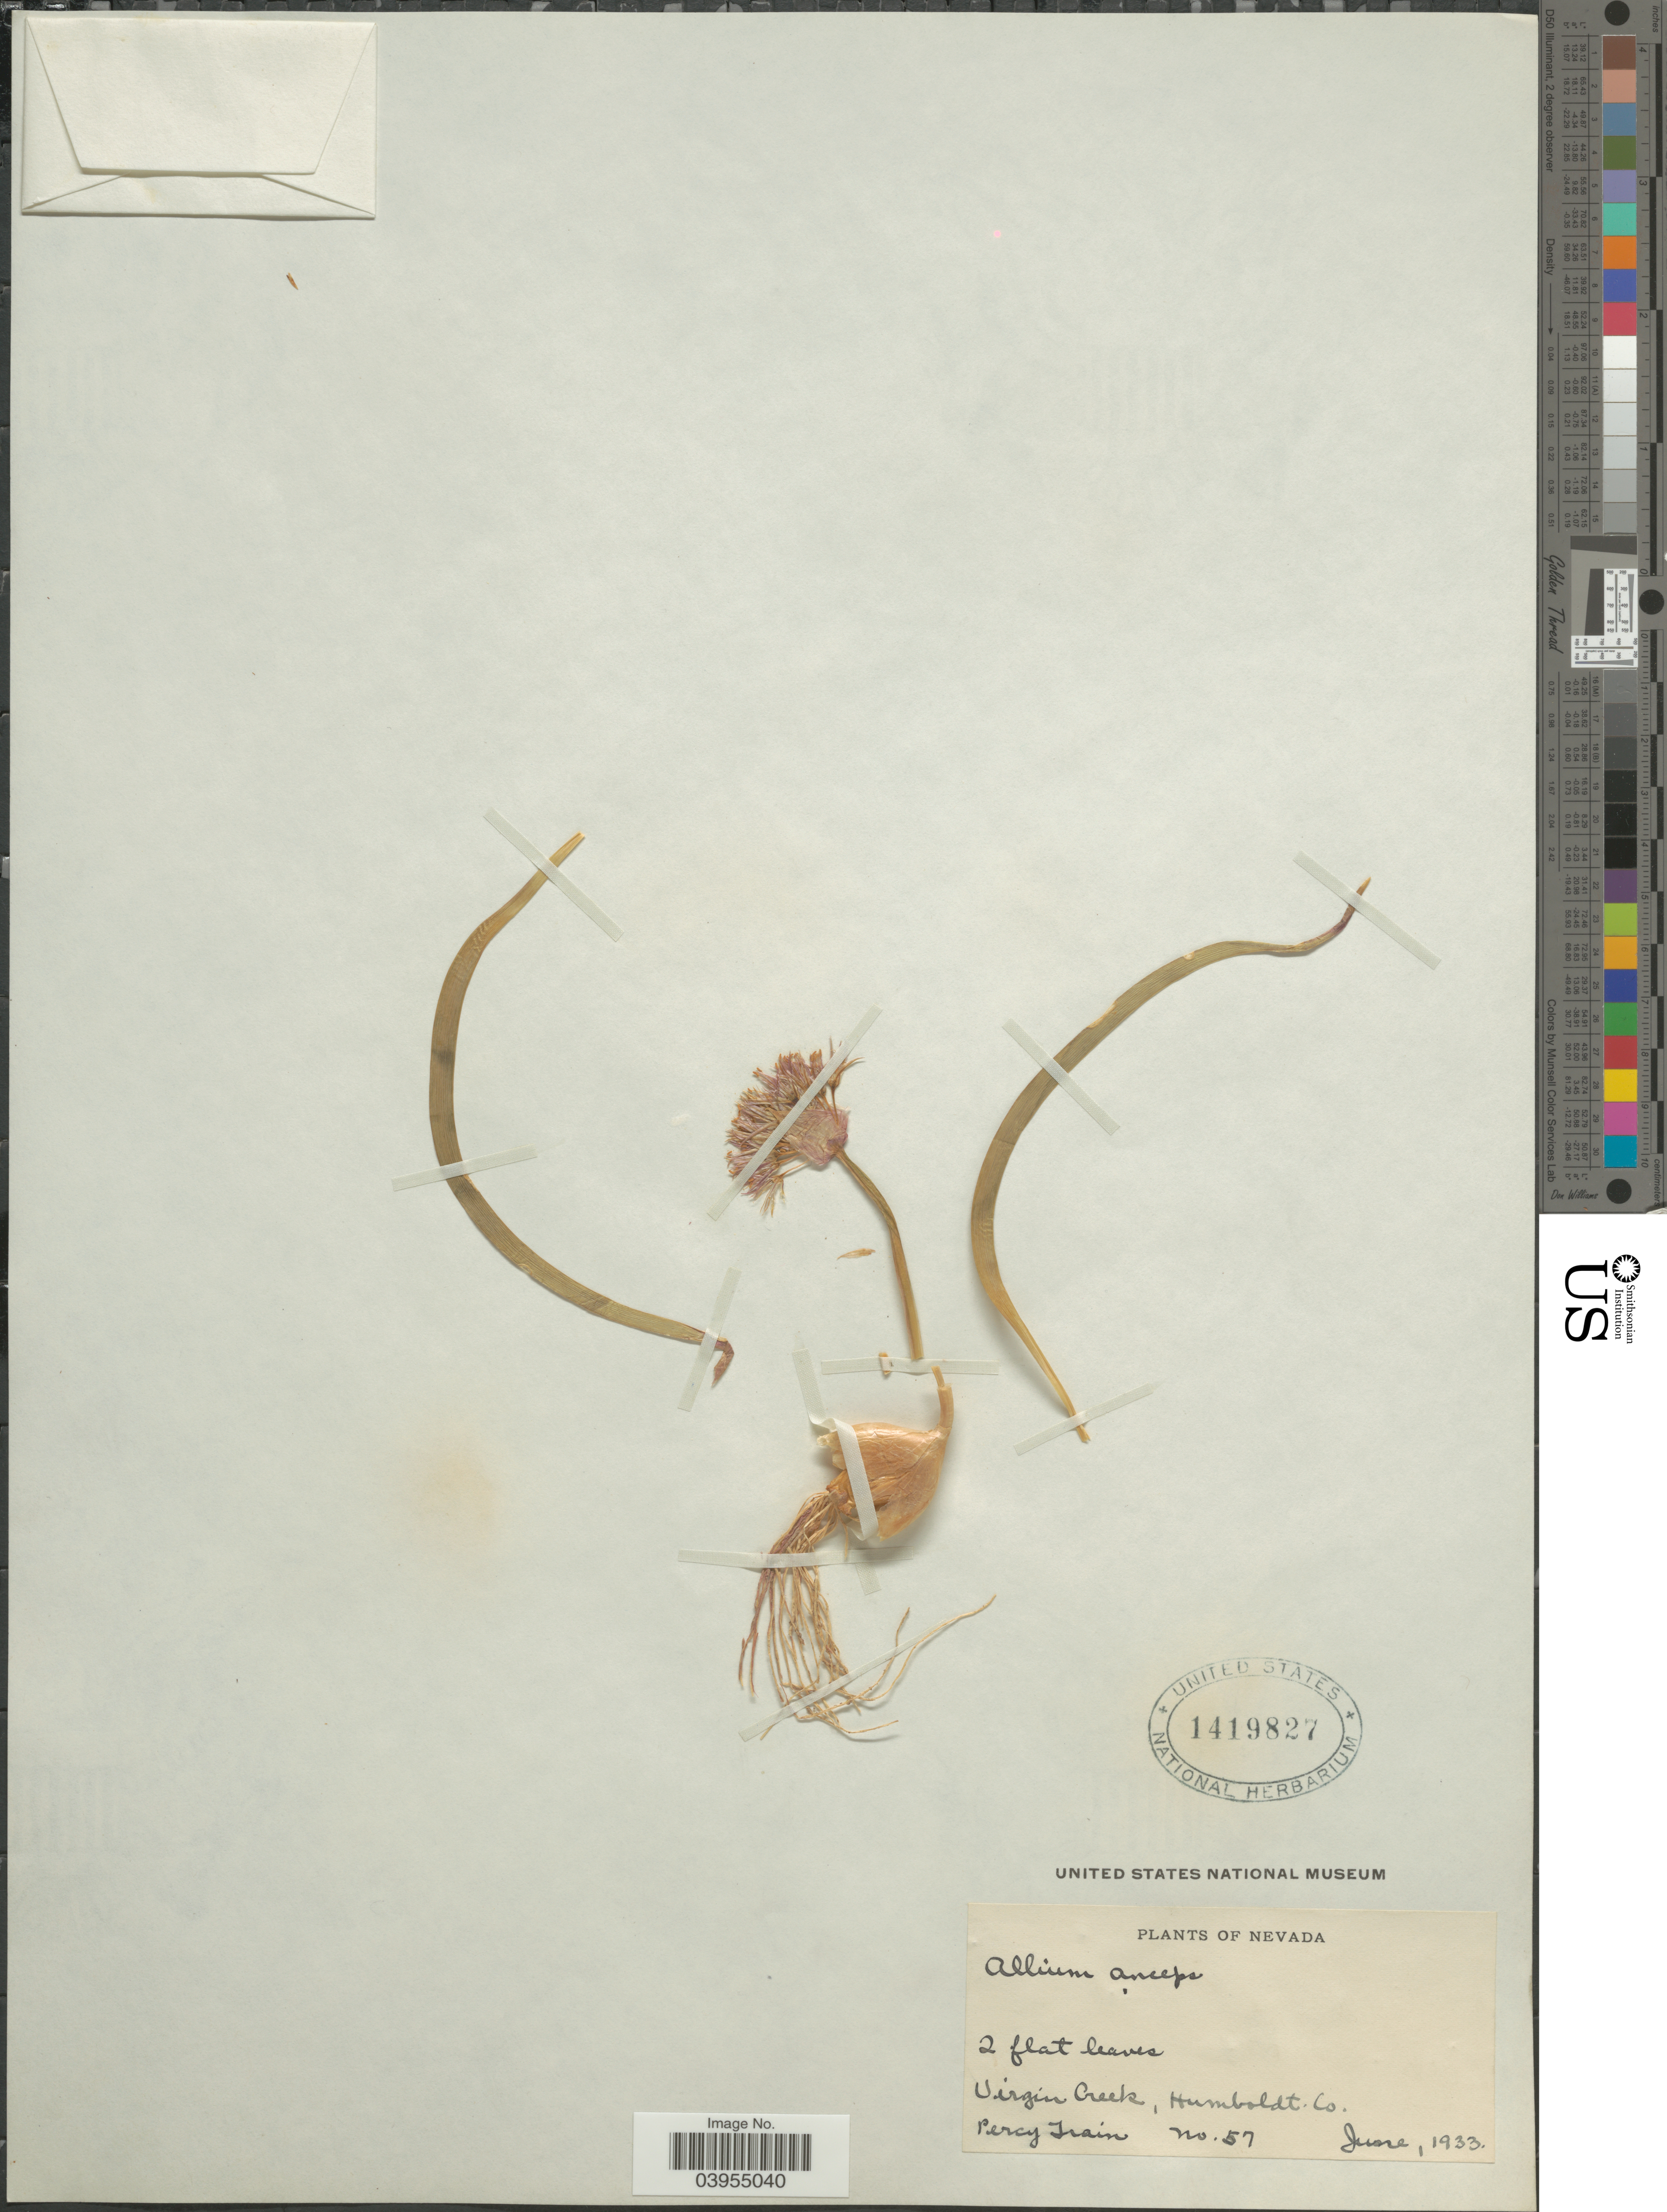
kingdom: Plantae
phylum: Tracheophyta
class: Liliopsida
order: Asparagales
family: Amaryllidaceae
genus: Allium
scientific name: Allium anceps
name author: Kellogg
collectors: P. Train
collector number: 57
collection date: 1933-06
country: United States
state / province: Nevada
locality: Virgin Creek, Humboldt Co.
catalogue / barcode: US 1419827